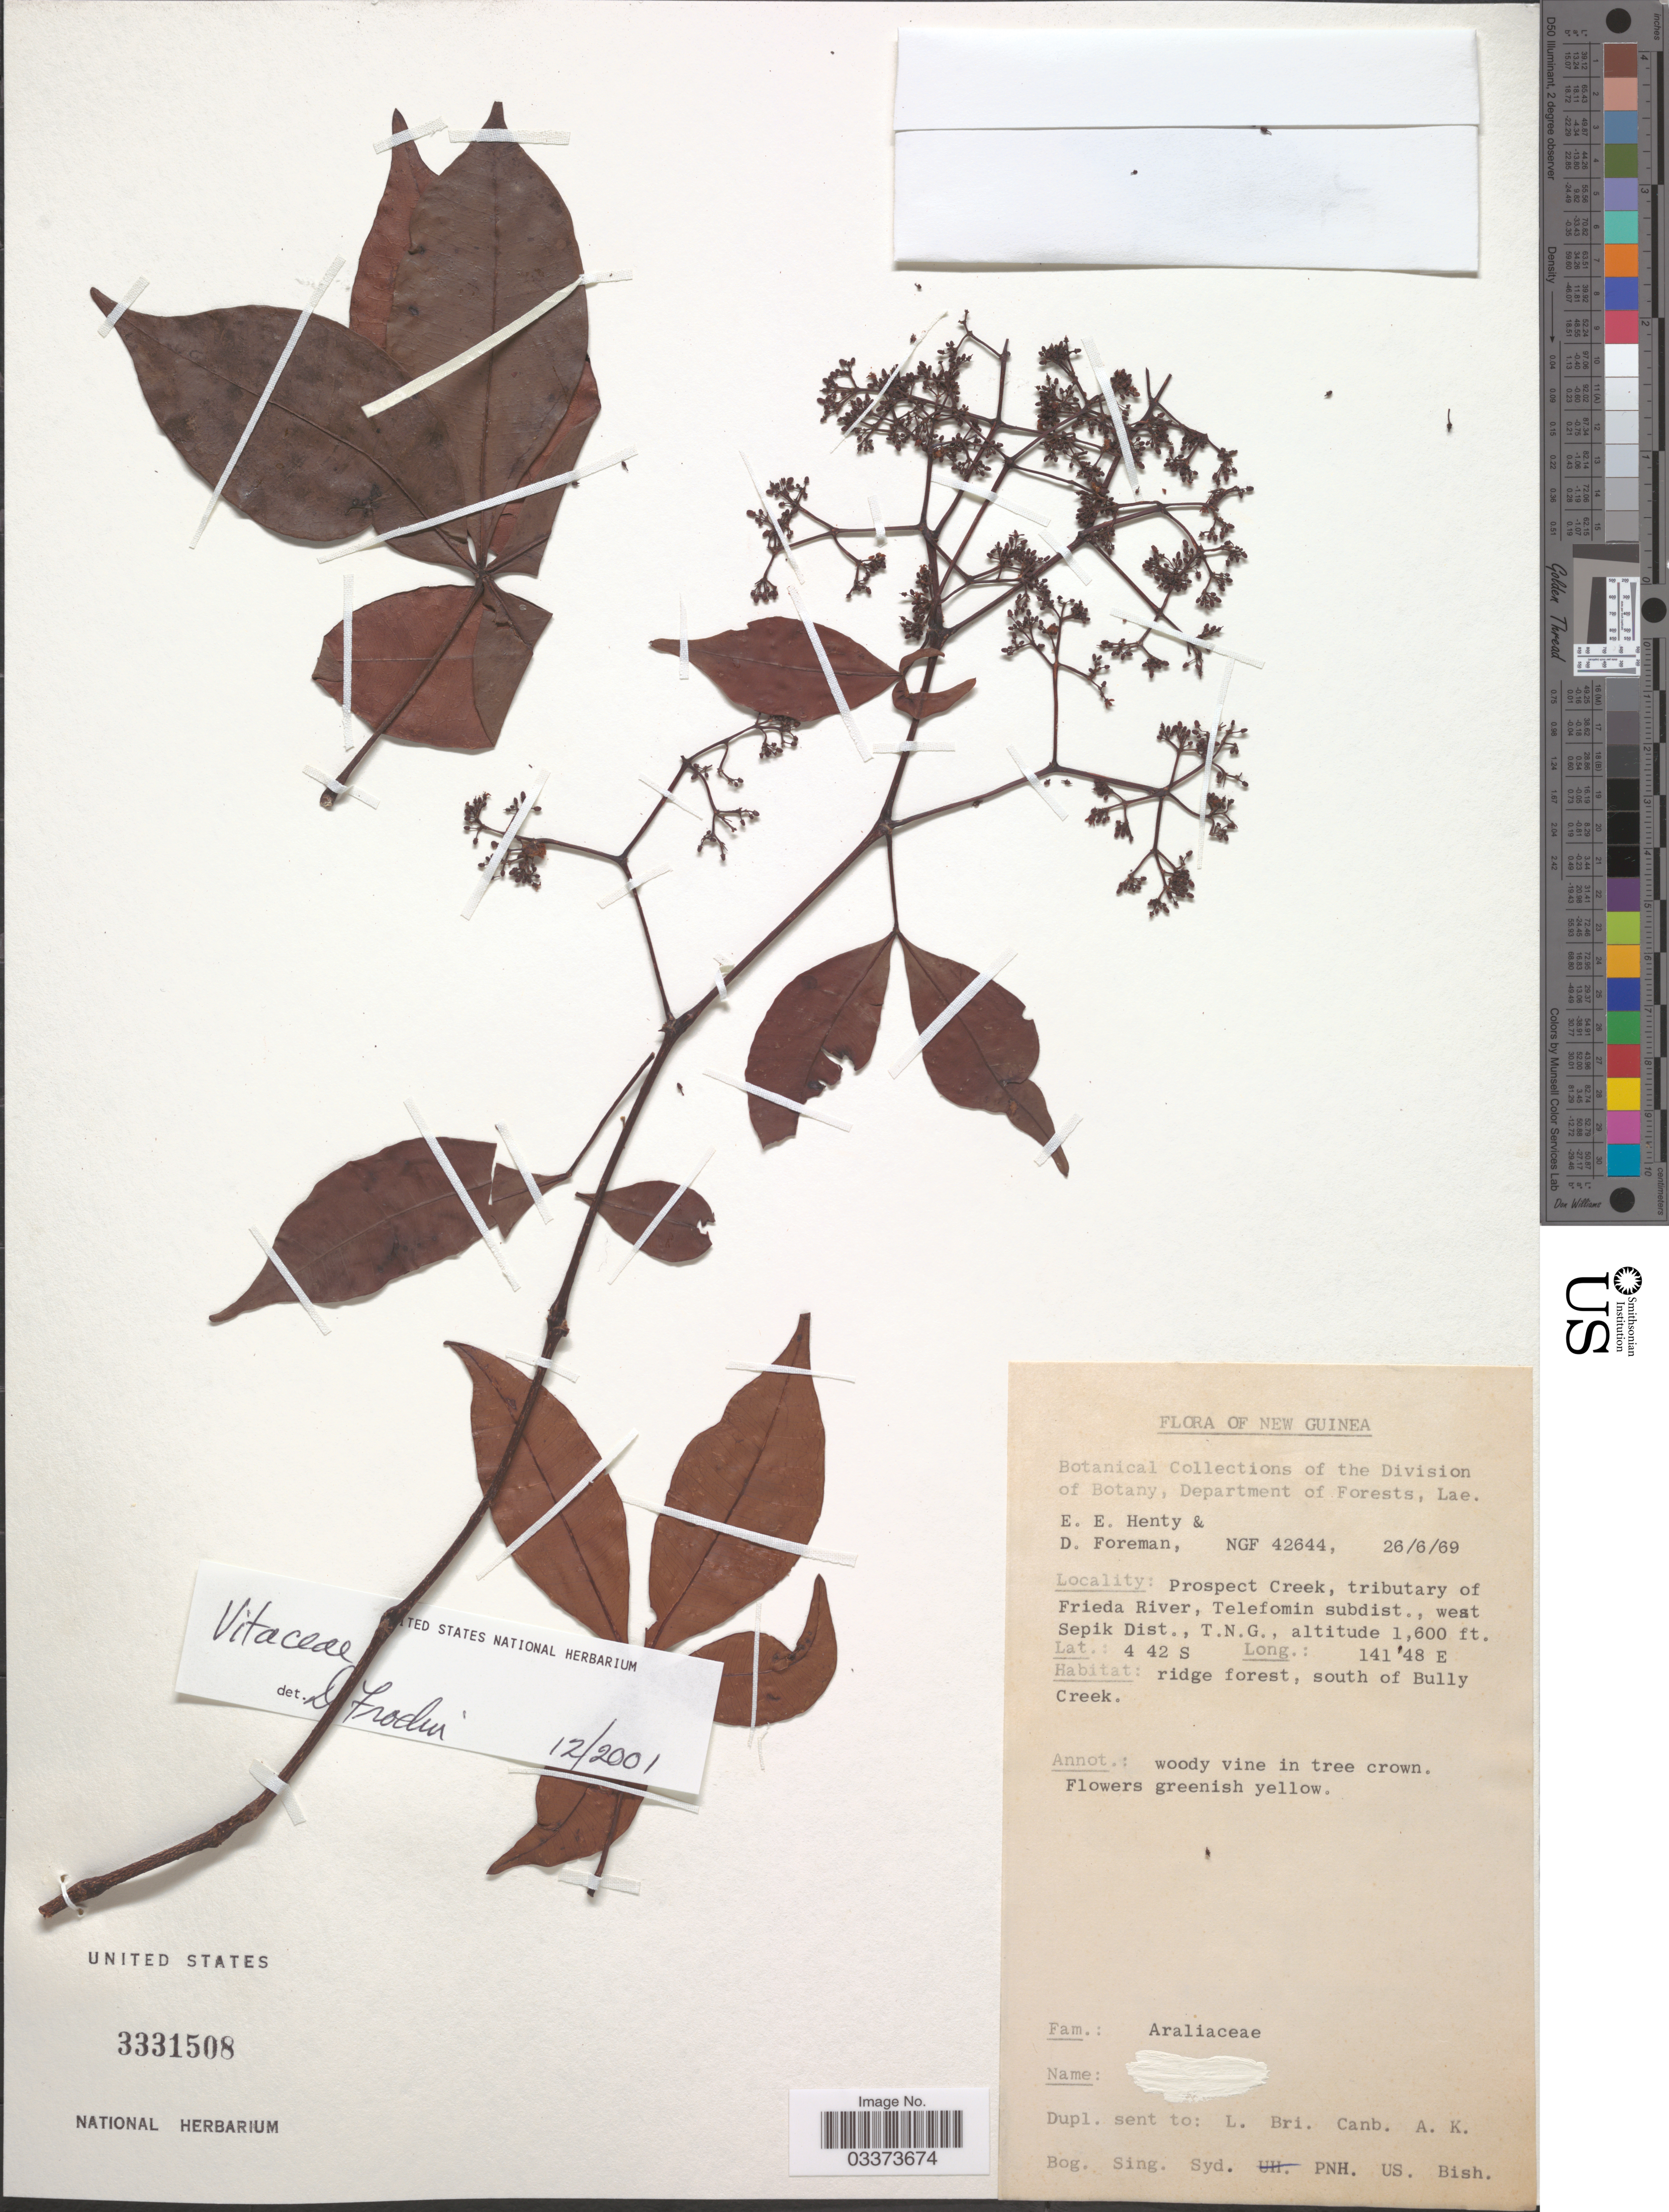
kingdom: Plantae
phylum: Tracheophyta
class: Magnoliopsida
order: Vitales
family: Vitaceae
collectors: E. Henty & D. Foreman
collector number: NGF 42644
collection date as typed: Transcribed d/m/y: 26/6/69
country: Papua New Guinea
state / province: Sandaun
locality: New Guinea. Prospect Creek, tributary of Frieda River, Telefomin subdist., west Sepik Dist., T.N.G. Ridge forest, south of Bully Creek.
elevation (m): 488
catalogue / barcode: US 3331508